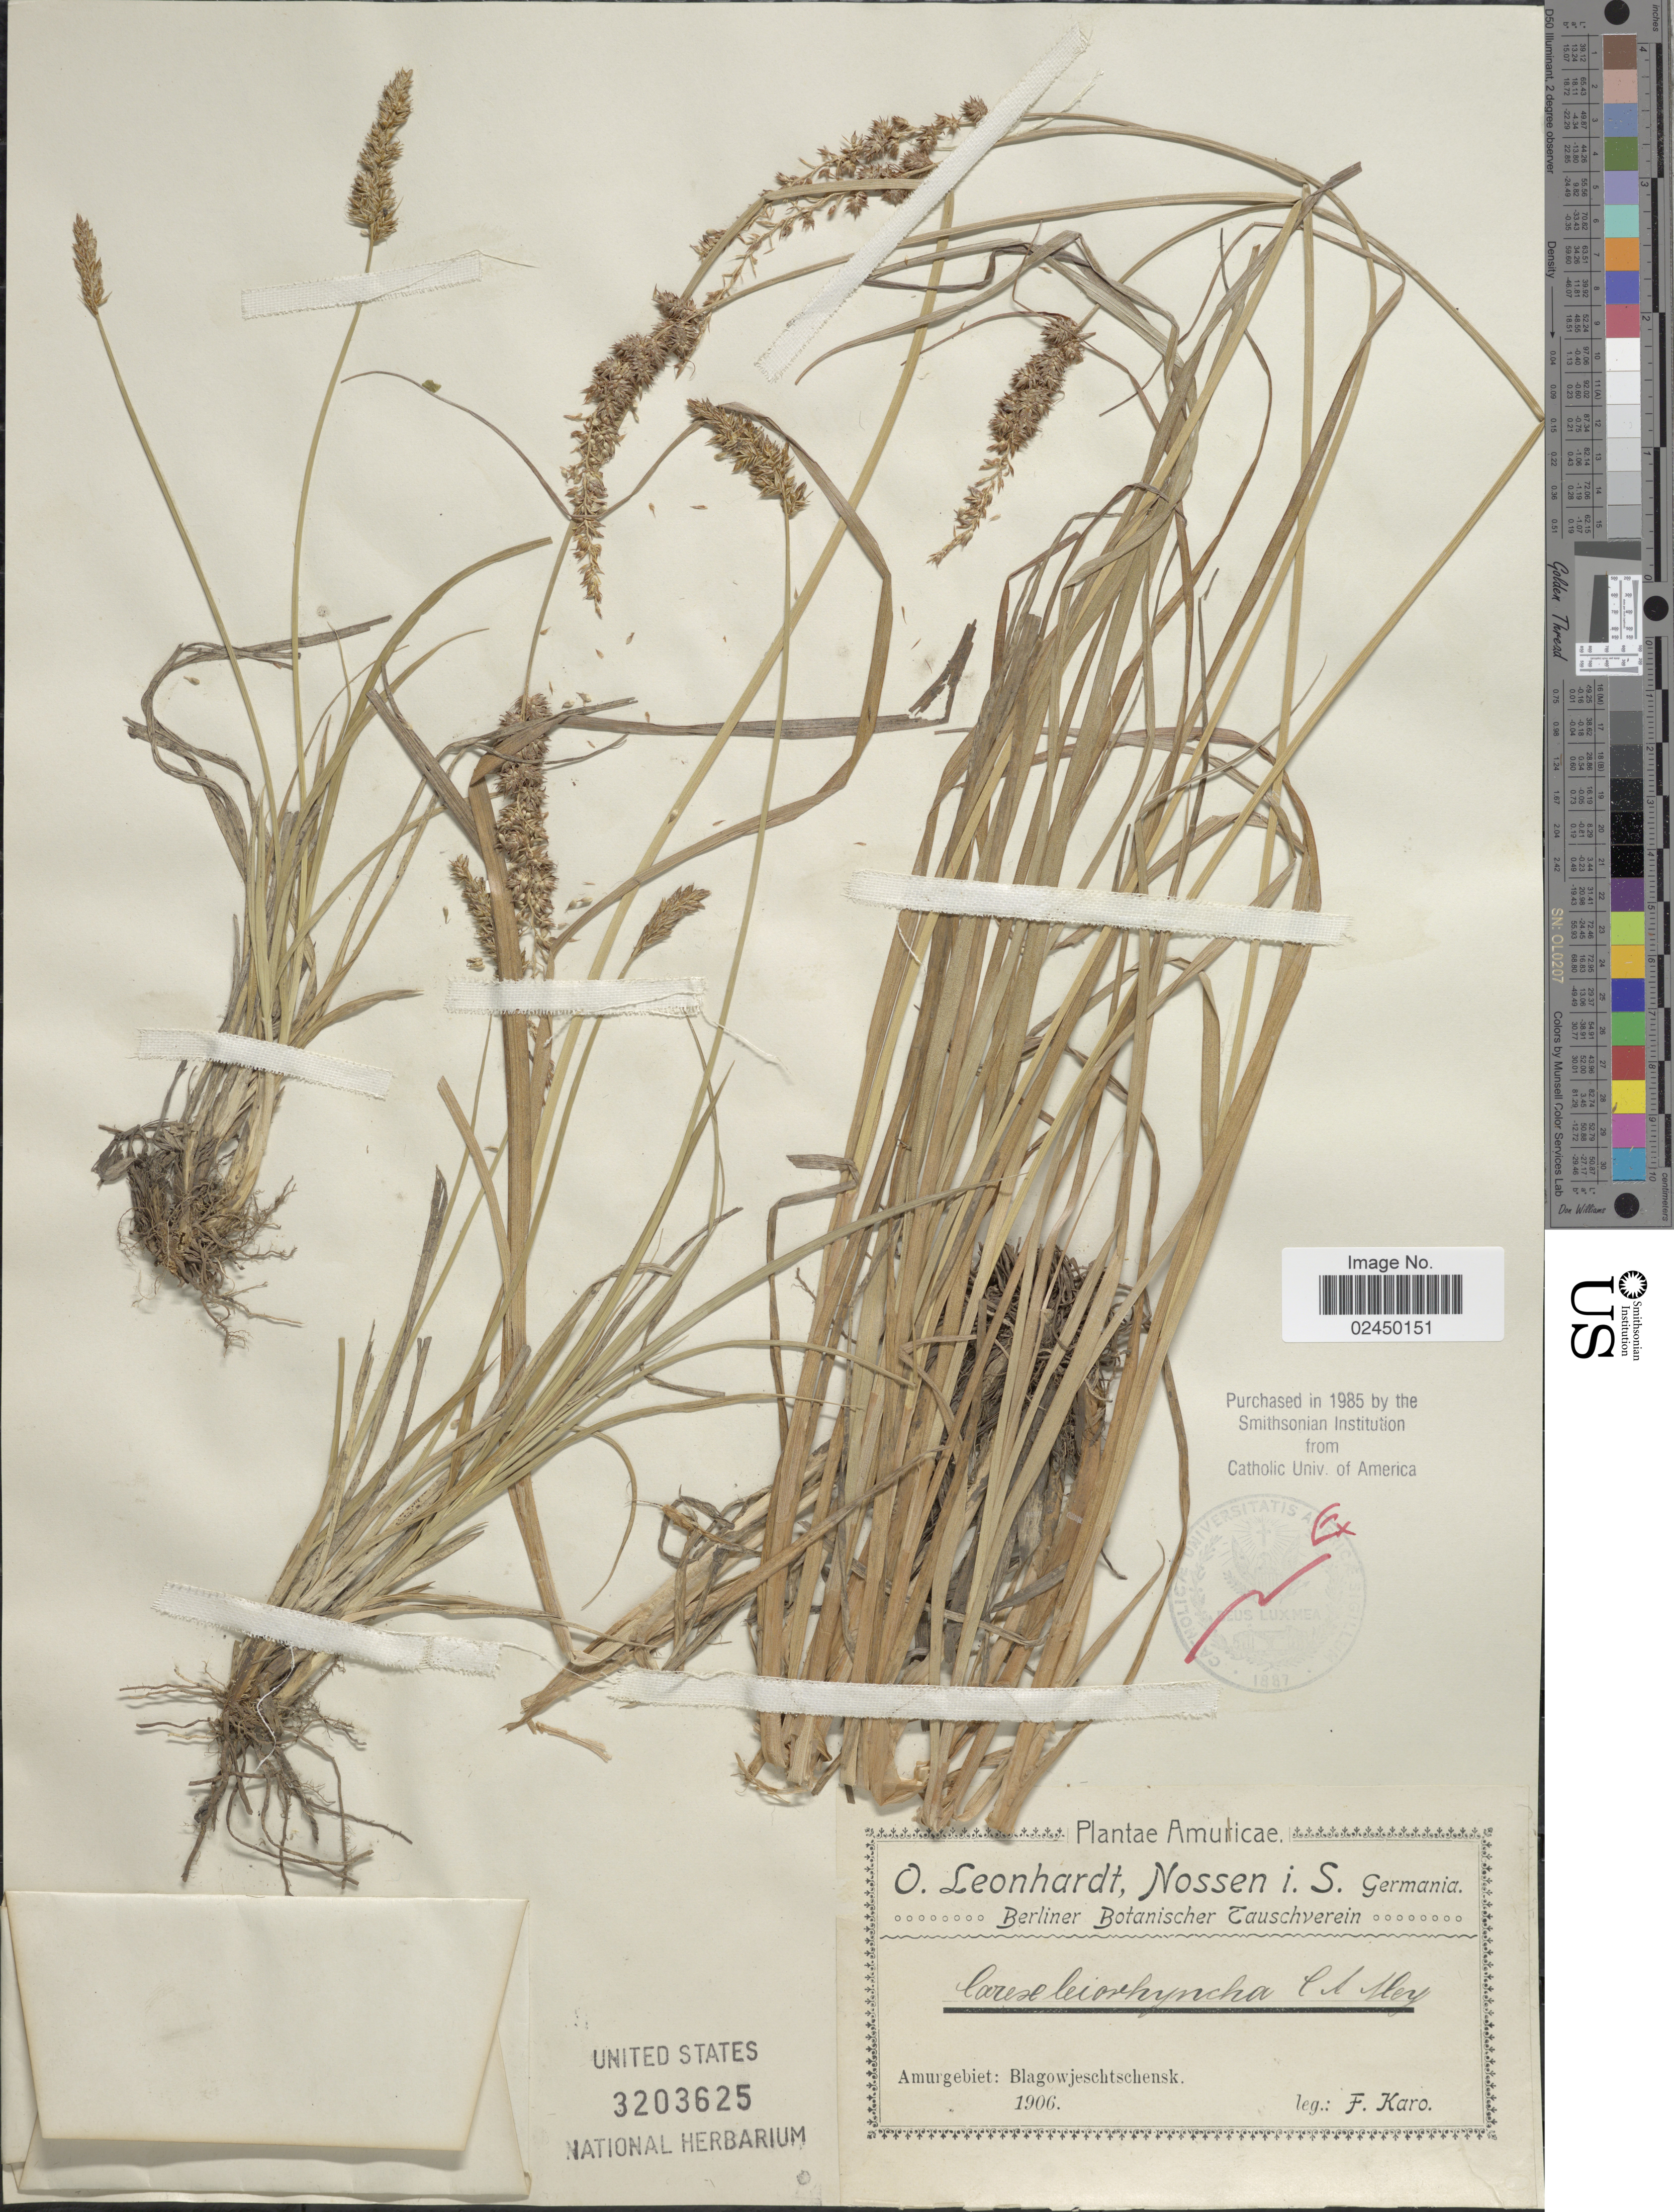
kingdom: Plantae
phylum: Tracheophyta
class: Liliopsida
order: Poales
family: Cyperaceae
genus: Carex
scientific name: Carex leiorhyncha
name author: C.A. Mey.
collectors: F. Karo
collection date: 1906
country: Russian Federation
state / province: Amur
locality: Amricae, Amurgebiet: Blagowjeschtschensk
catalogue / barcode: US 3203625